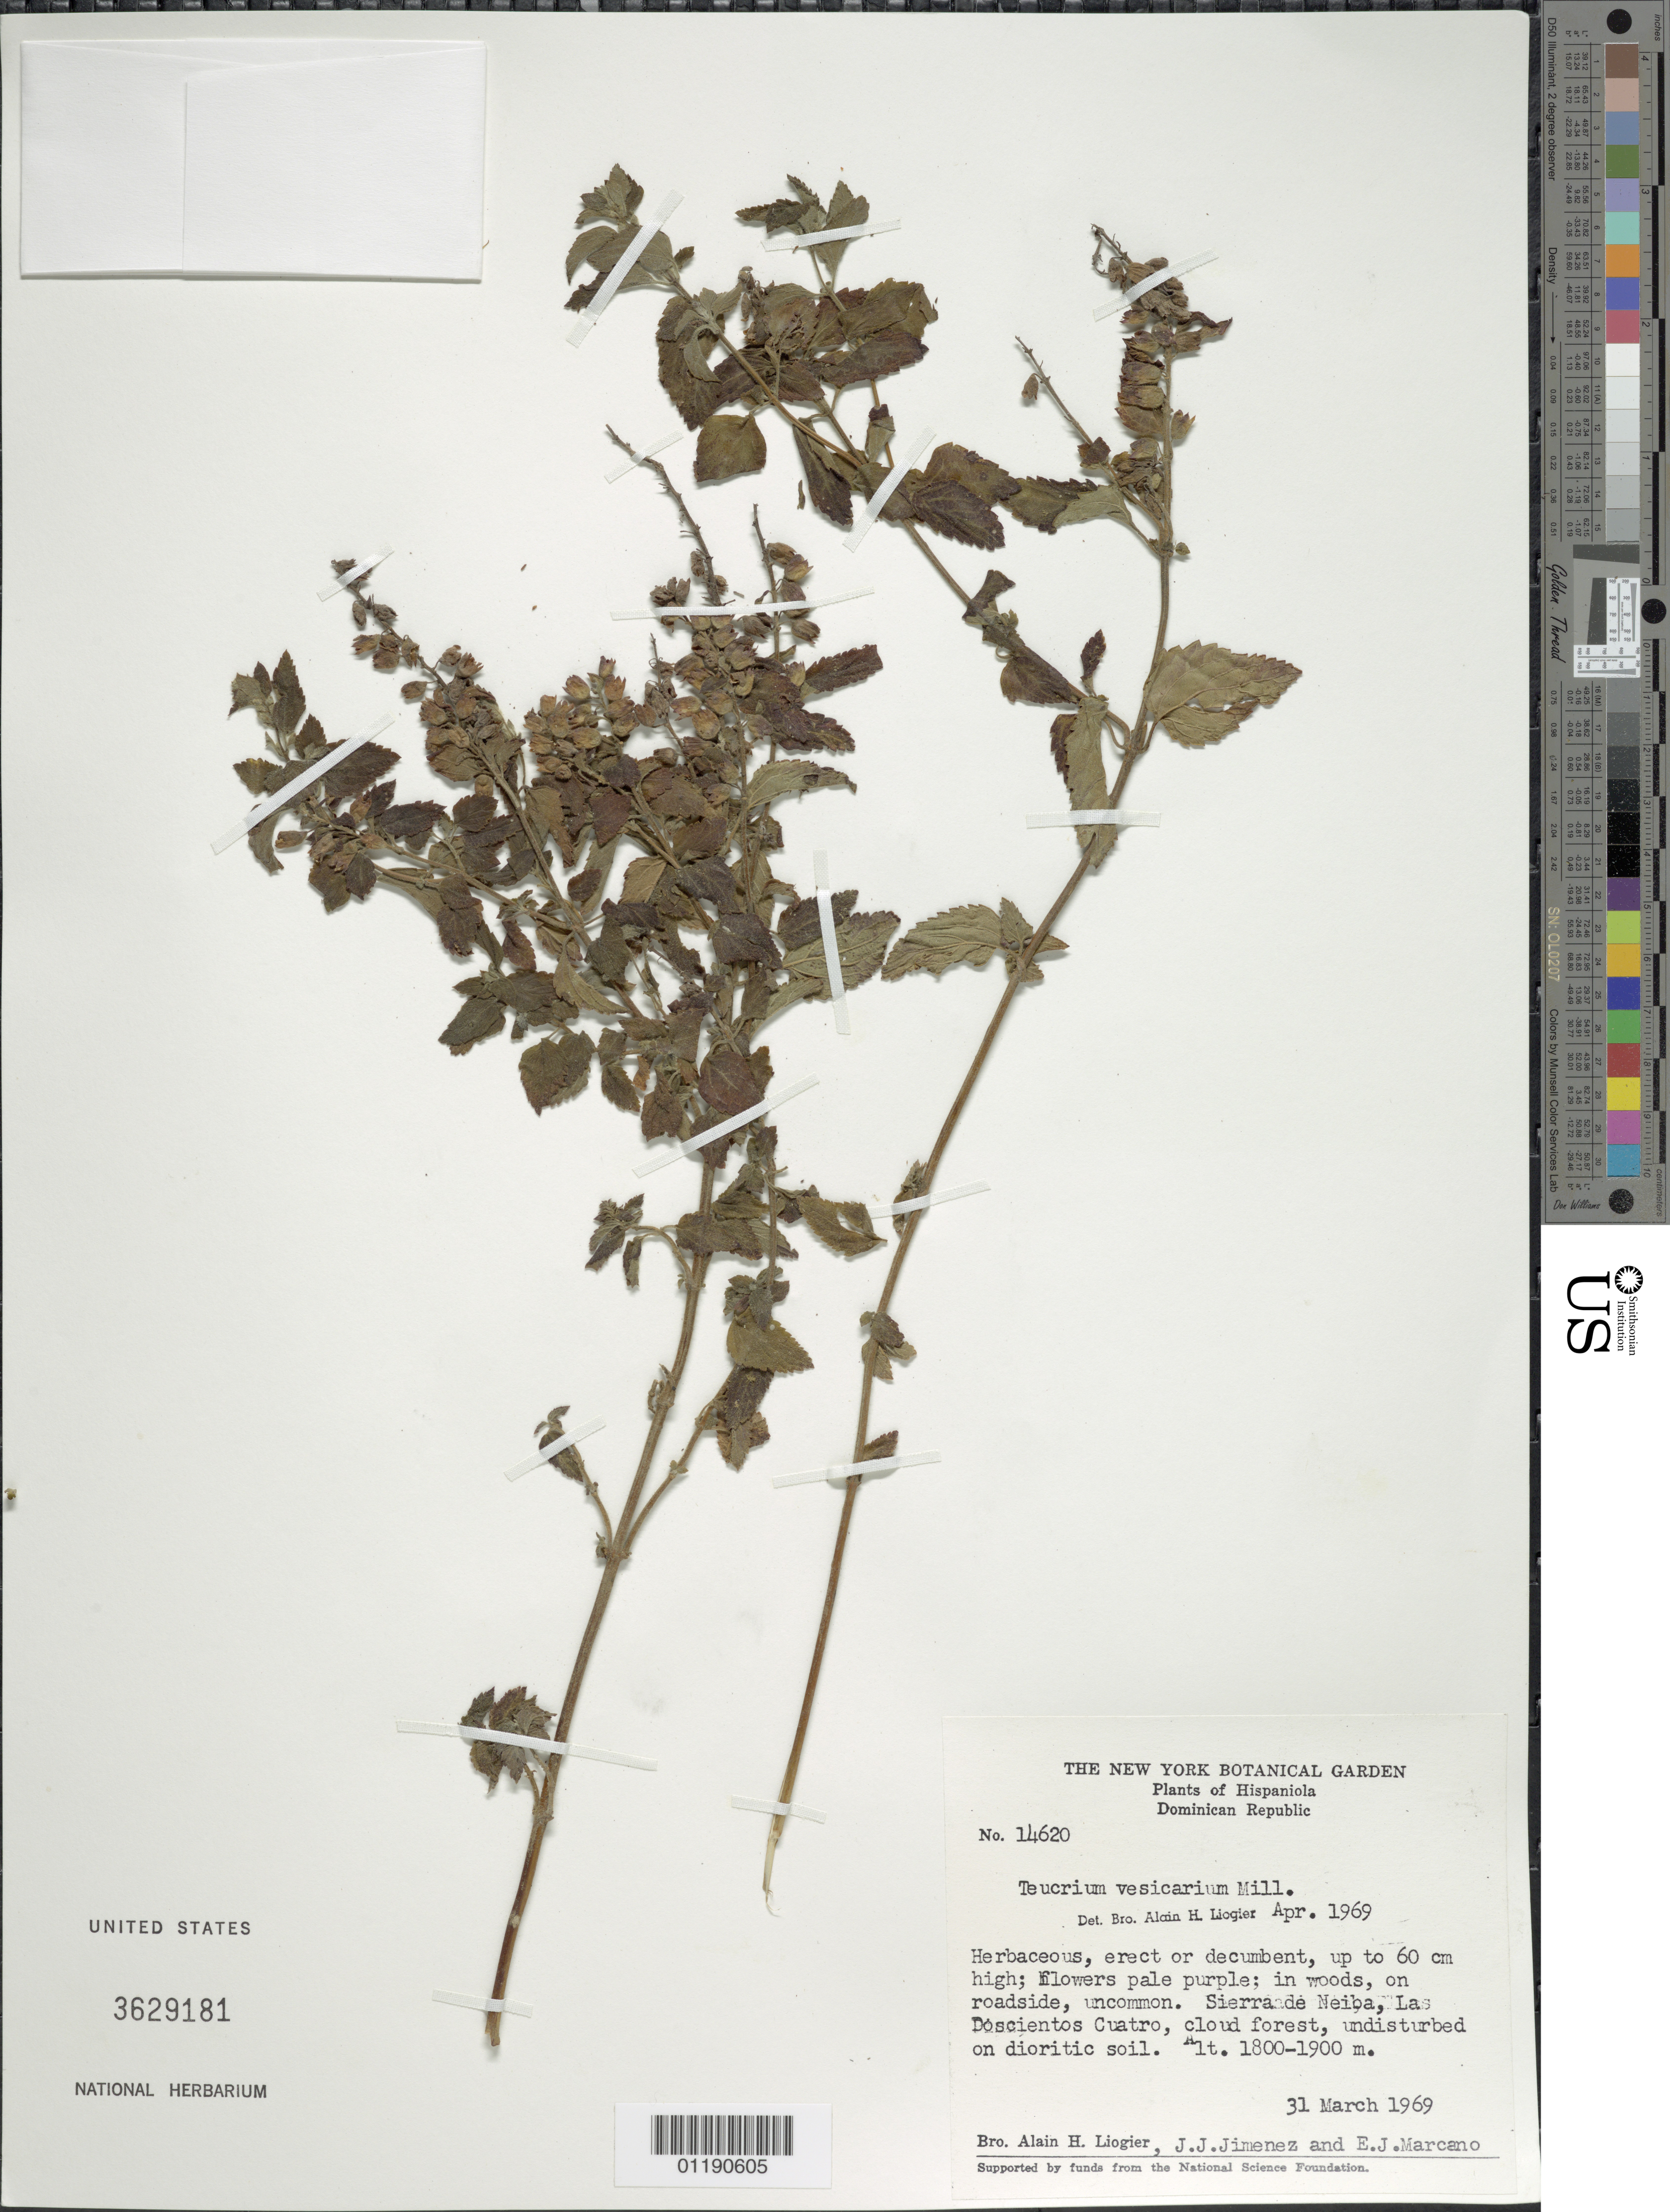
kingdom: Plantae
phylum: Tracheophyta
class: Magnoliopsida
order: Lamiales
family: Lamiaceae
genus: Teucrium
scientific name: Teucrium vesicarium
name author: Mill.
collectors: A. H. Liogier, F. Jiménez & E. J. Marcano F.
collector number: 14620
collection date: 1969-03-31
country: Dominican Republic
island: Hispaniola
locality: Sierra de Neiba, La Doscientos Cuatro; near Army post.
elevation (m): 1800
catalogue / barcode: US 3629181